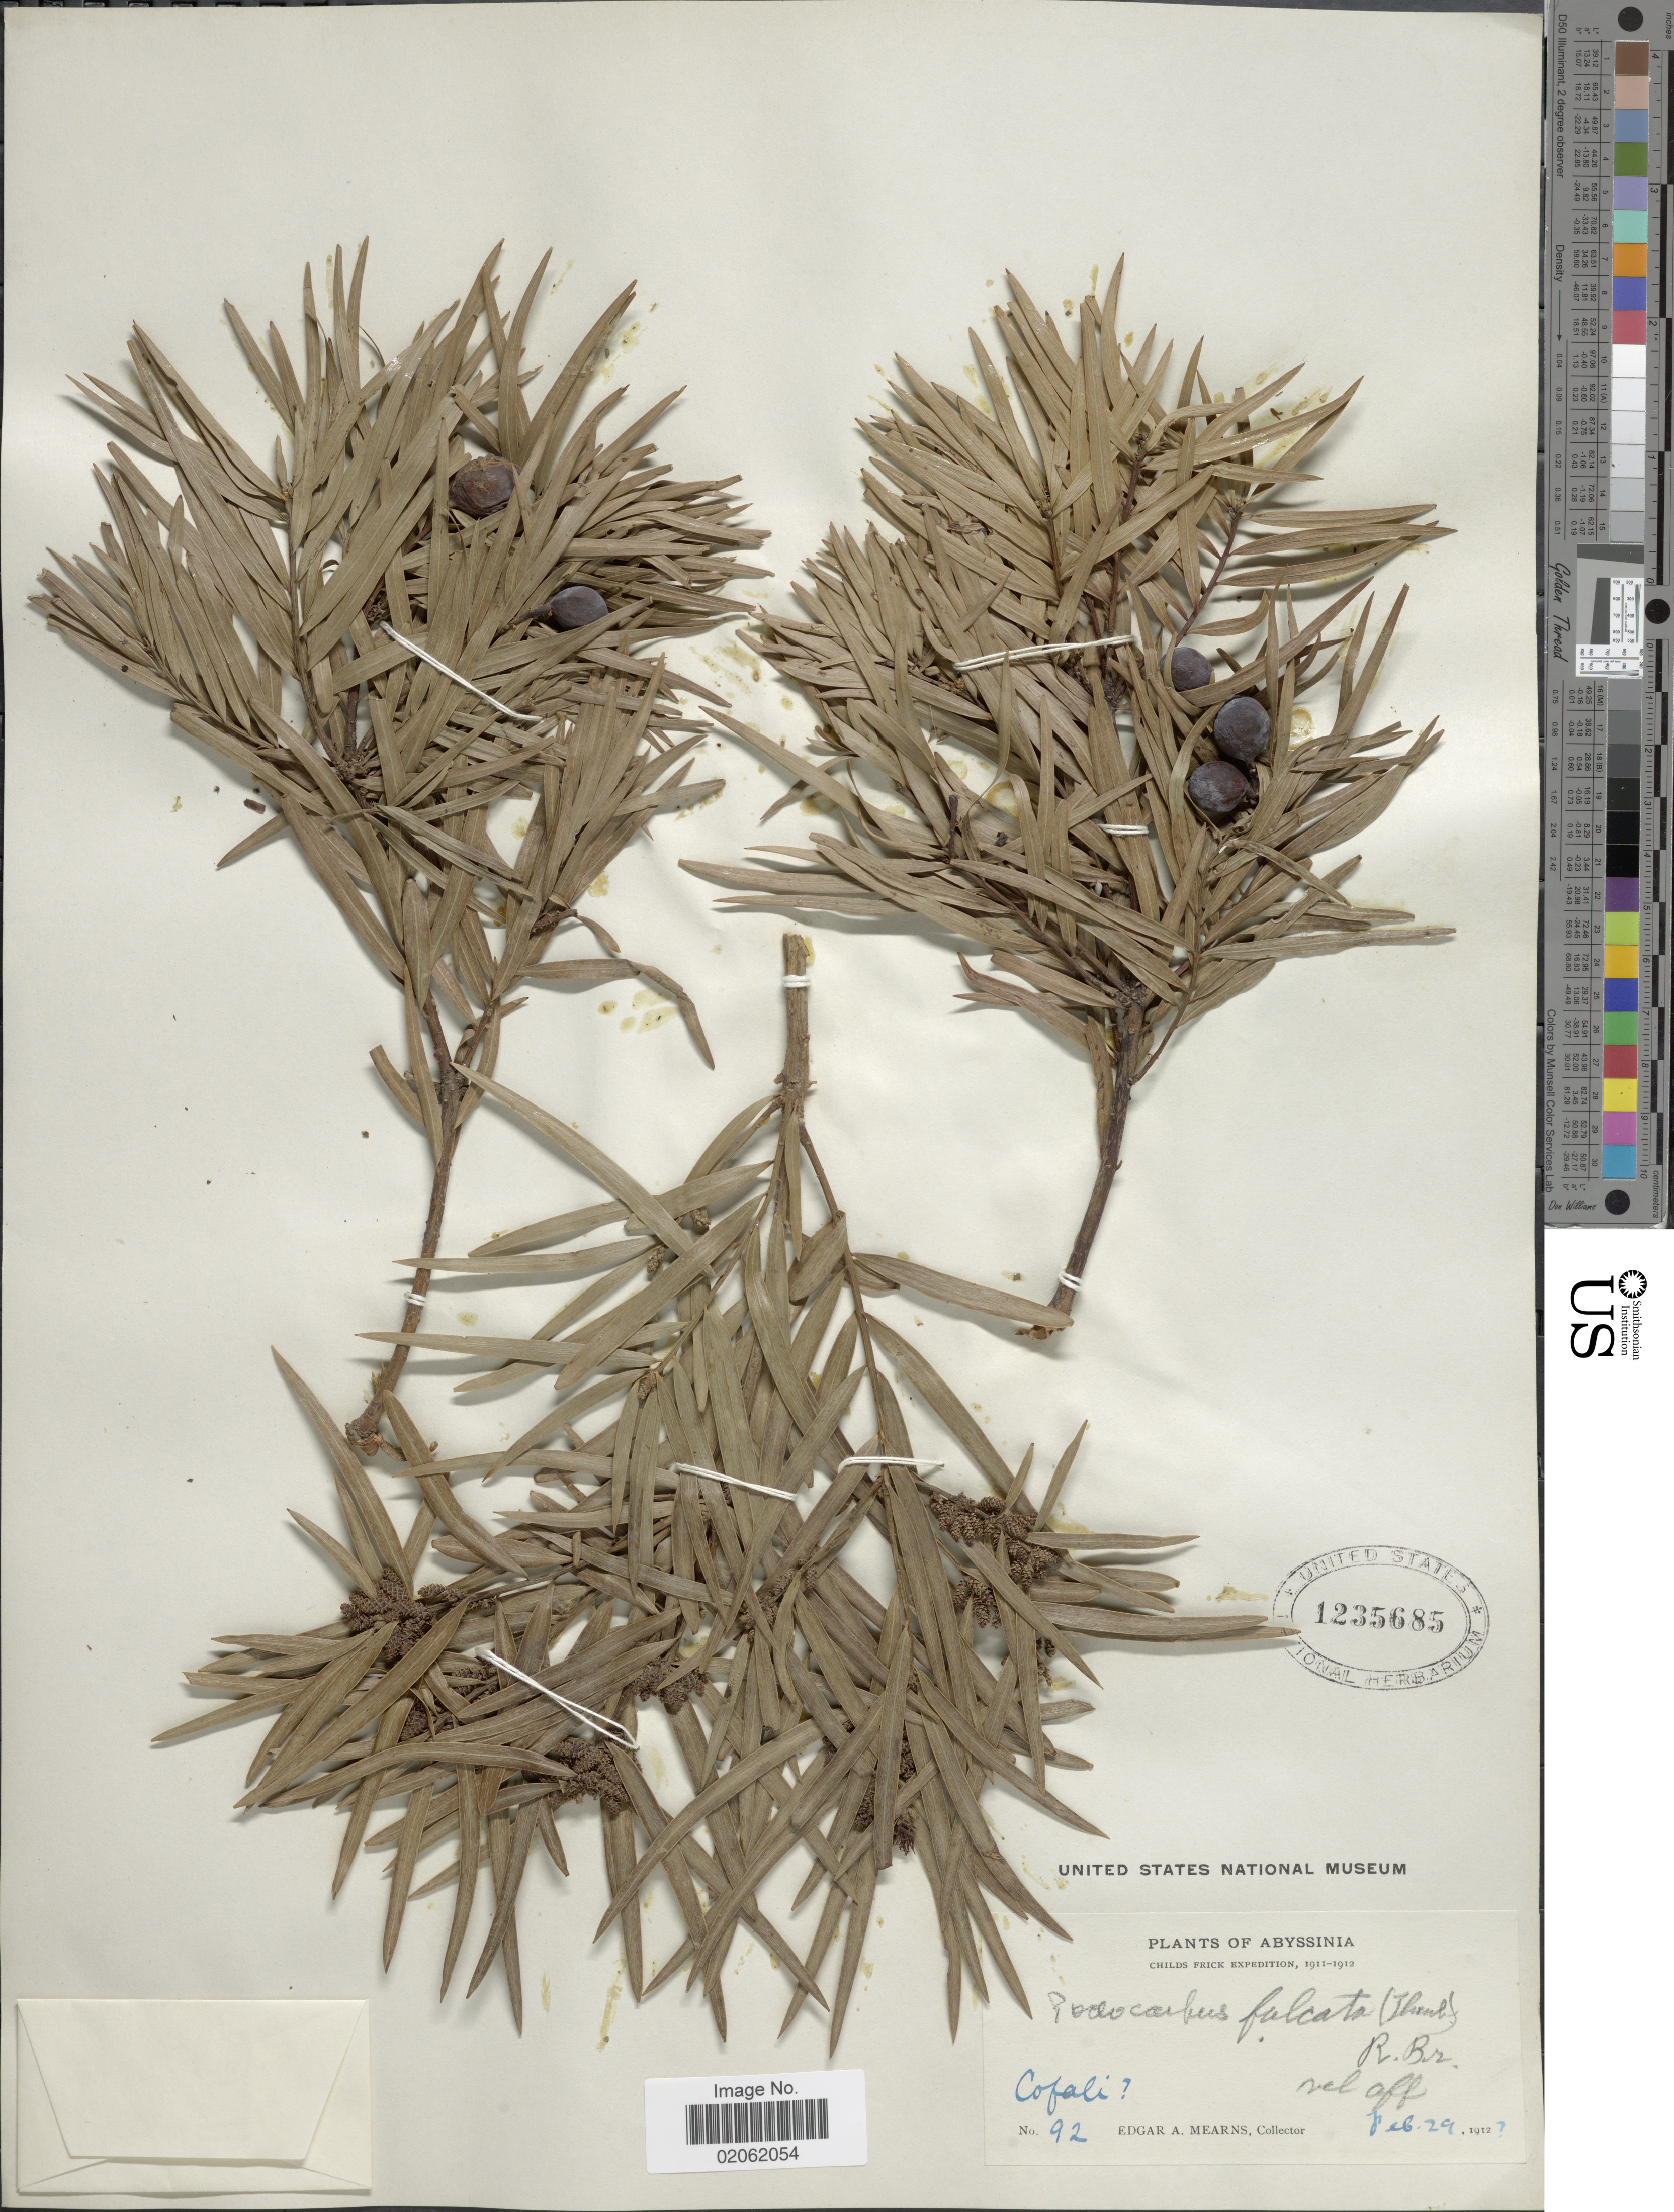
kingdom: Plantae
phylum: Tracheophyta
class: Pinopsida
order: Pinales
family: Podocarpaceae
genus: Podocarpus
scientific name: Podocarpus falcatus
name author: (Thunb.) Endl.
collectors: E. A. Mearns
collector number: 92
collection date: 1912-02-29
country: Eritrea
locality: Abyssinia, Cofali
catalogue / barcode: US 1235685